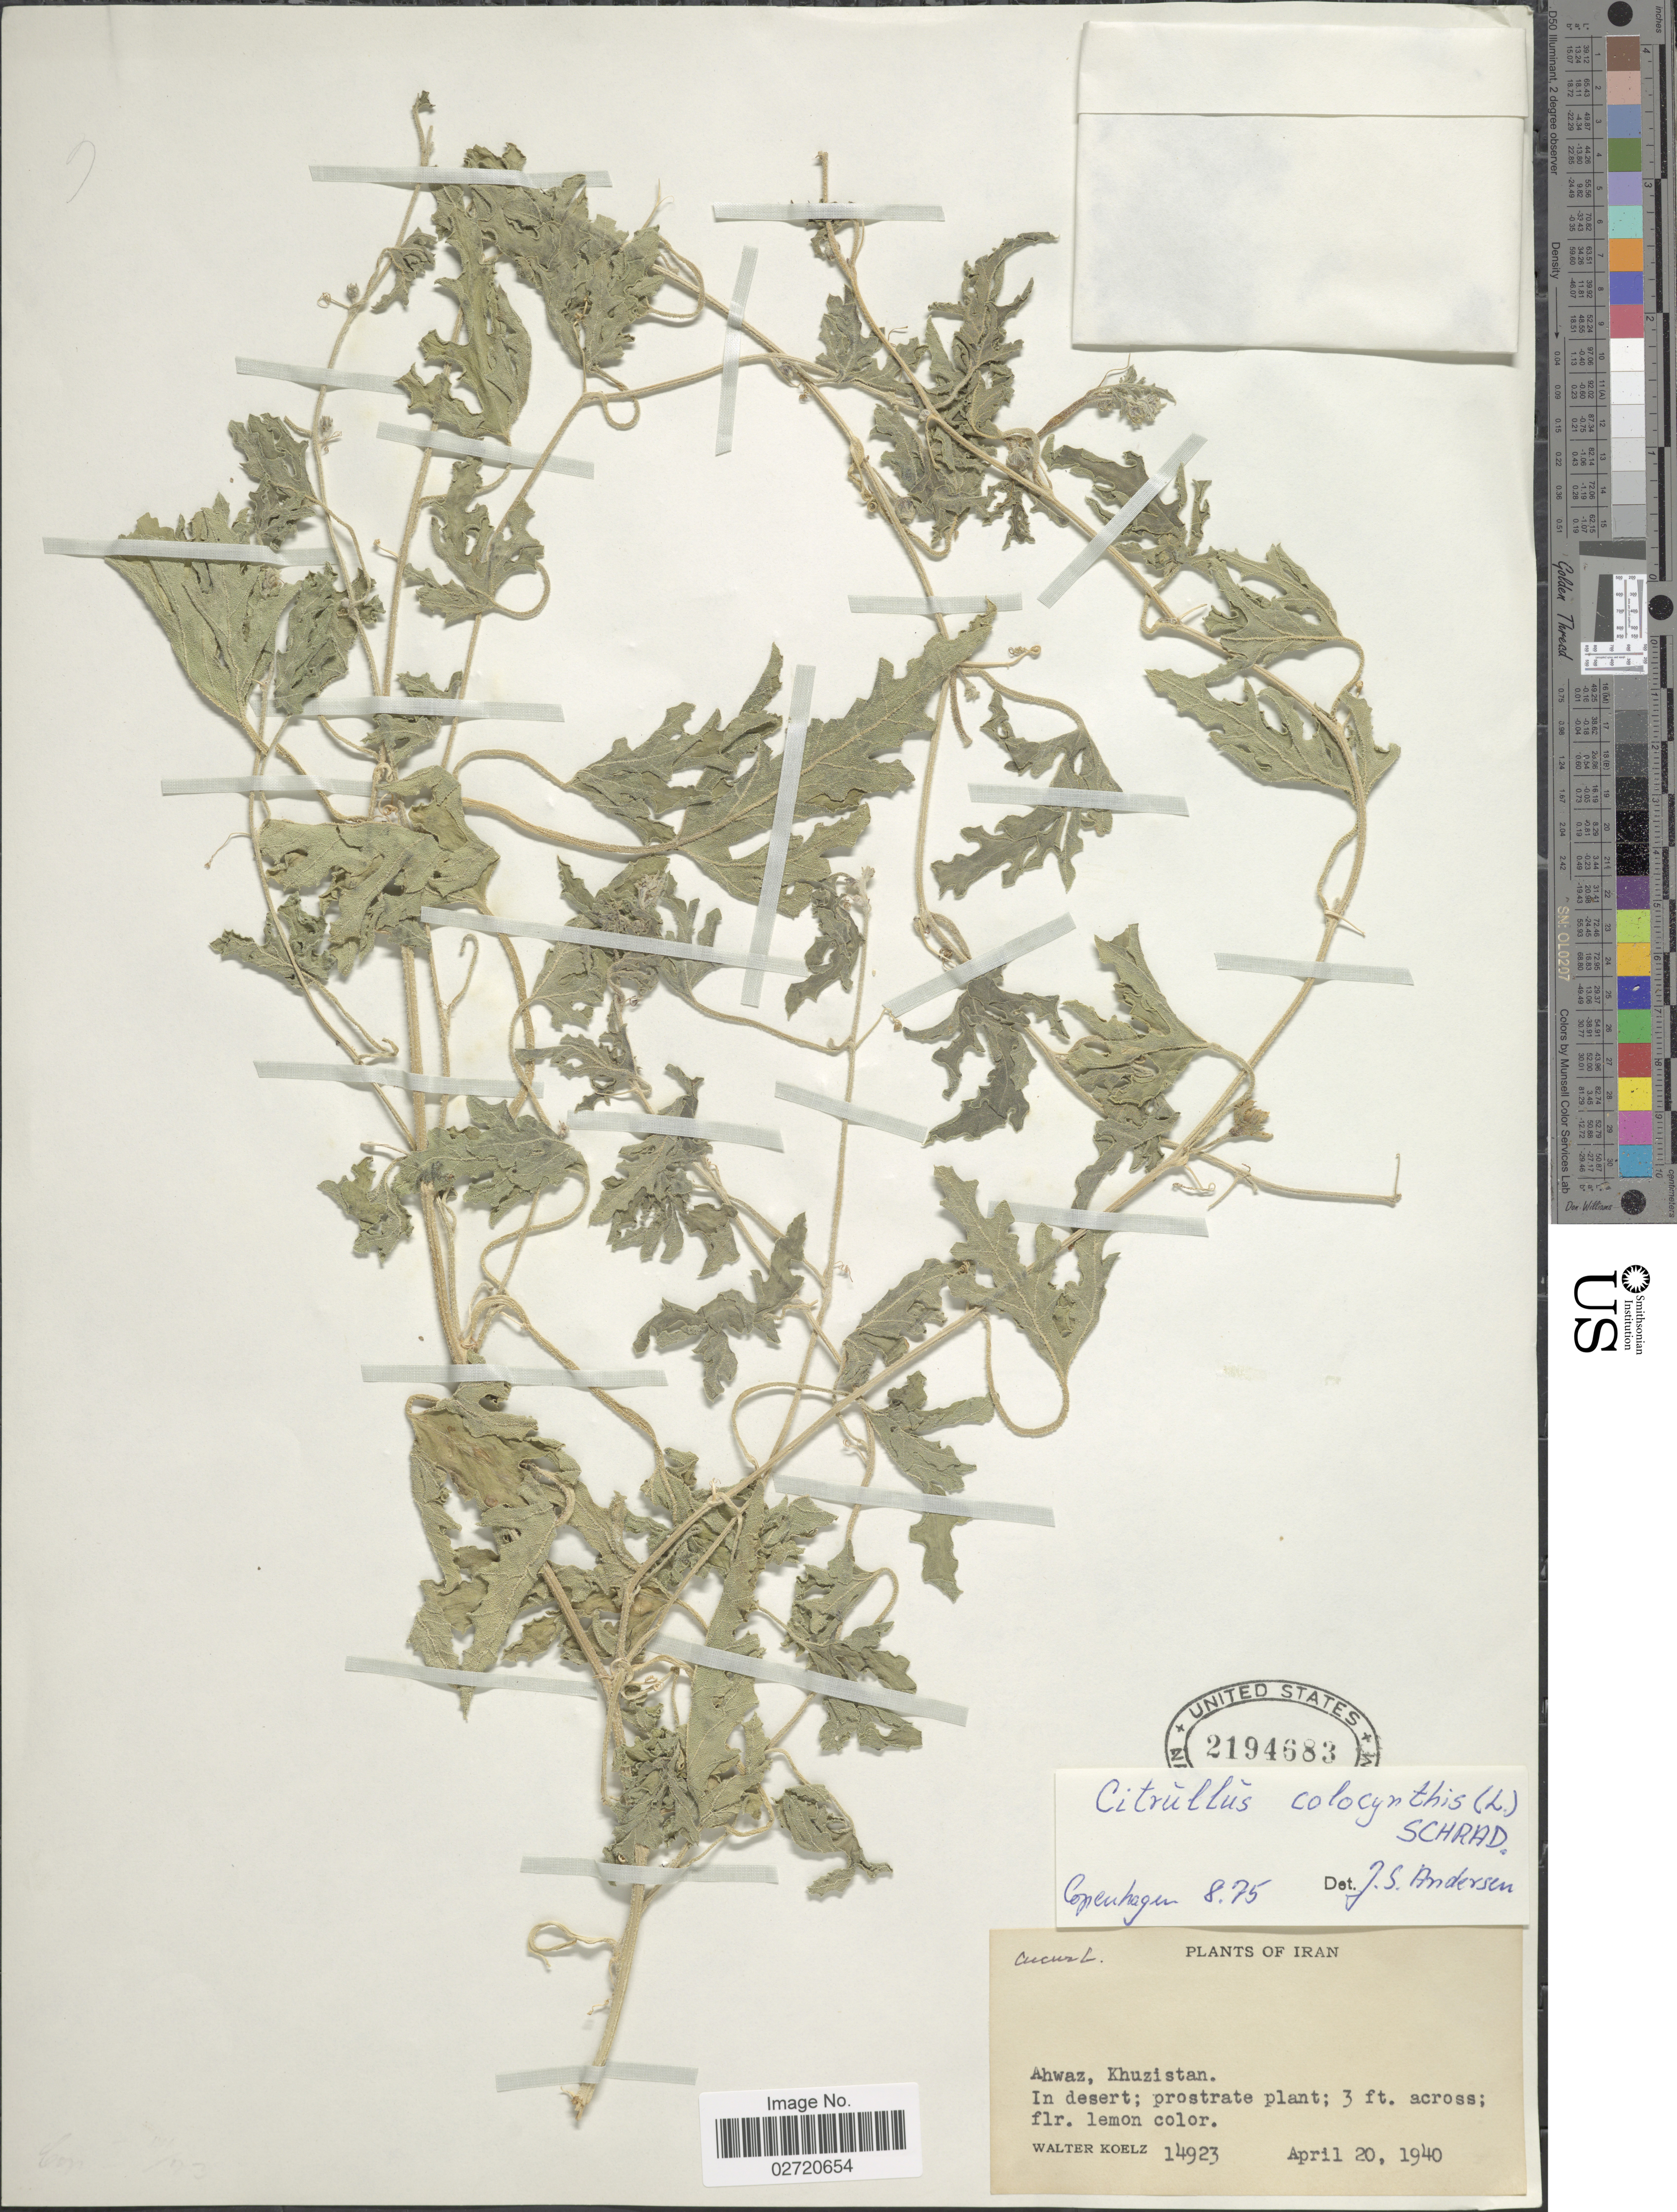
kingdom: Plantae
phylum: Tracheophyta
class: Magnoliopsida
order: Cucurbitales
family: Cucurbitaceae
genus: Citrullus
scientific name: Citrullus colocynthis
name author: (L.) Schrad.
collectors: W. N. Koelz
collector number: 14923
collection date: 1940-04-20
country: Iran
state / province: Khuzestan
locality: Ahwaz, Khuzistan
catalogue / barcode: US 2194683